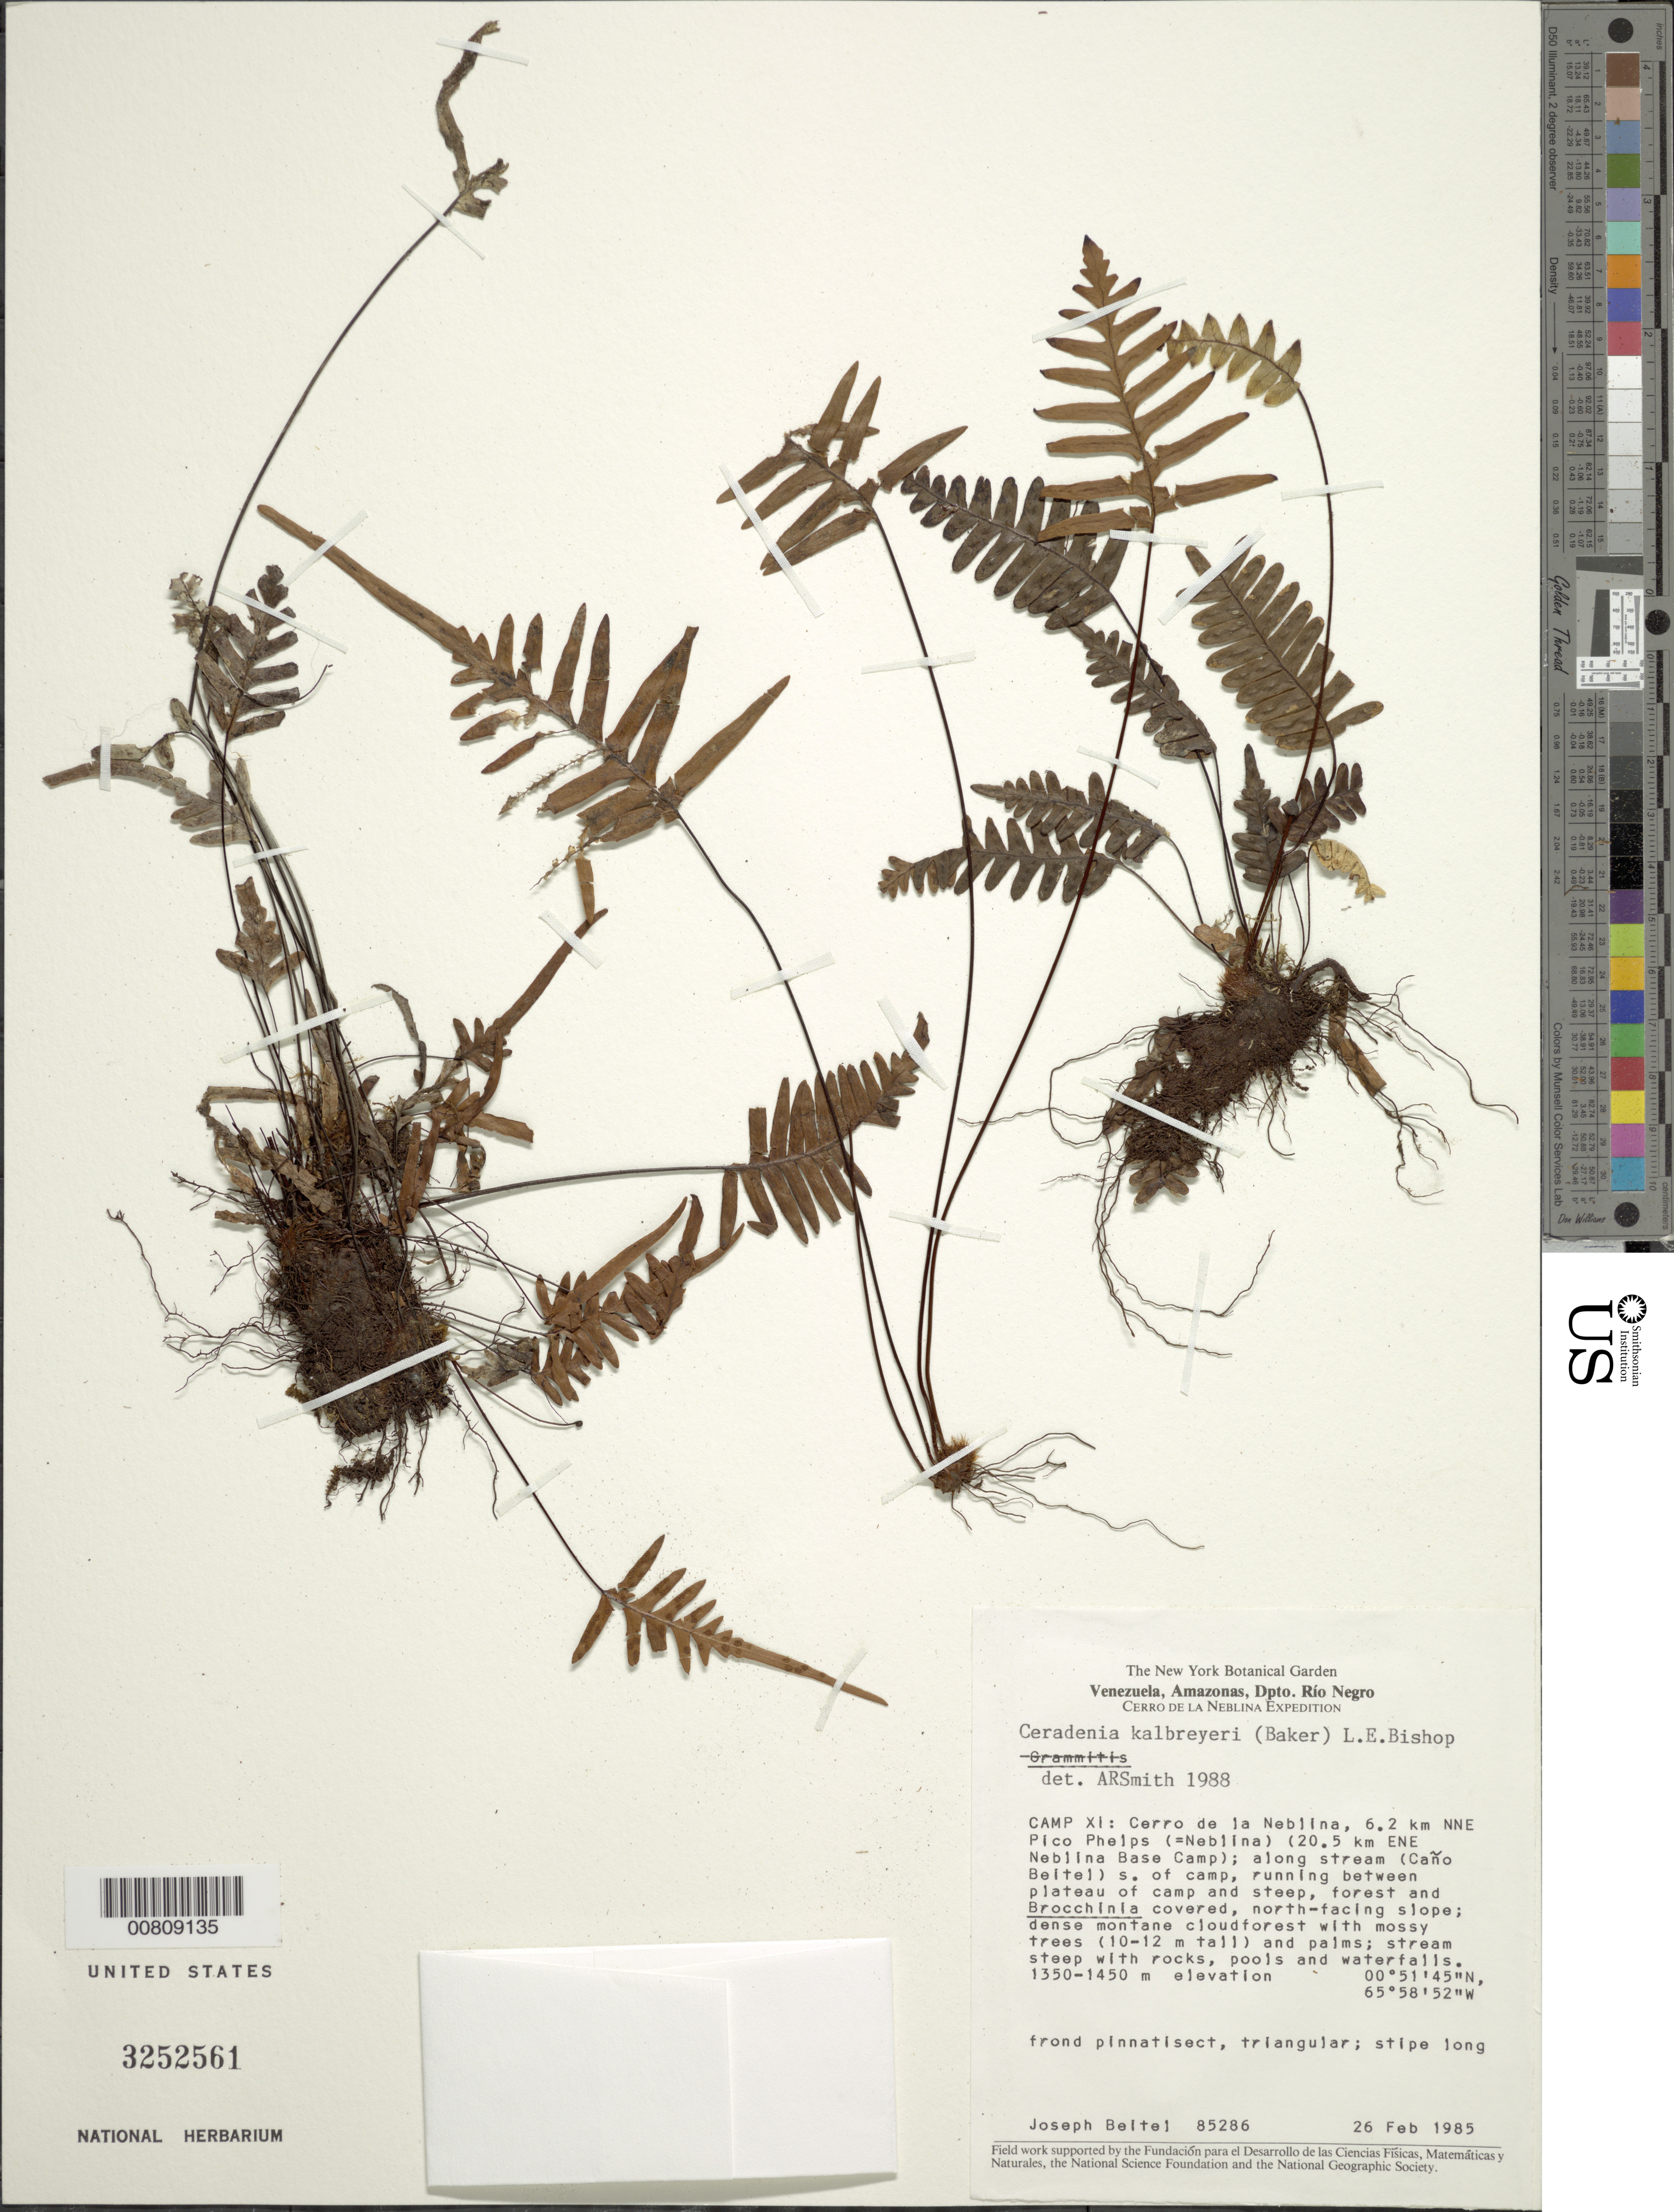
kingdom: Plantae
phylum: Tracheophyta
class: Polypodiopsida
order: Polypodiales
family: Polypodiaceae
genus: Ceradenia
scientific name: Ceradenia kalbreyeri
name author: (Baker) L.E. Bishop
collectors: J. M. Beitel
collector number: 85286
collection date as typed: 26-Feb-85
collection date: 1985-02-26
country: Venezuela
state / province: Amazonas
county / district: Río Negro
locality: Cerro de la Neblina, Camp XI, 6.2 km NNE Pico Phelps (= Neblina) (20.5 km ENE Neblina Base Camp), along stream (Caño Beiltel) S of camp, running between plateau of camp and steep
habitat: Dense montane cloud forest with mossy trees (10-12 m tall) and palms; stream steep with rocks, pools and waterfalls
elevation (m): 1350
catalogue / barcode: US 3252561